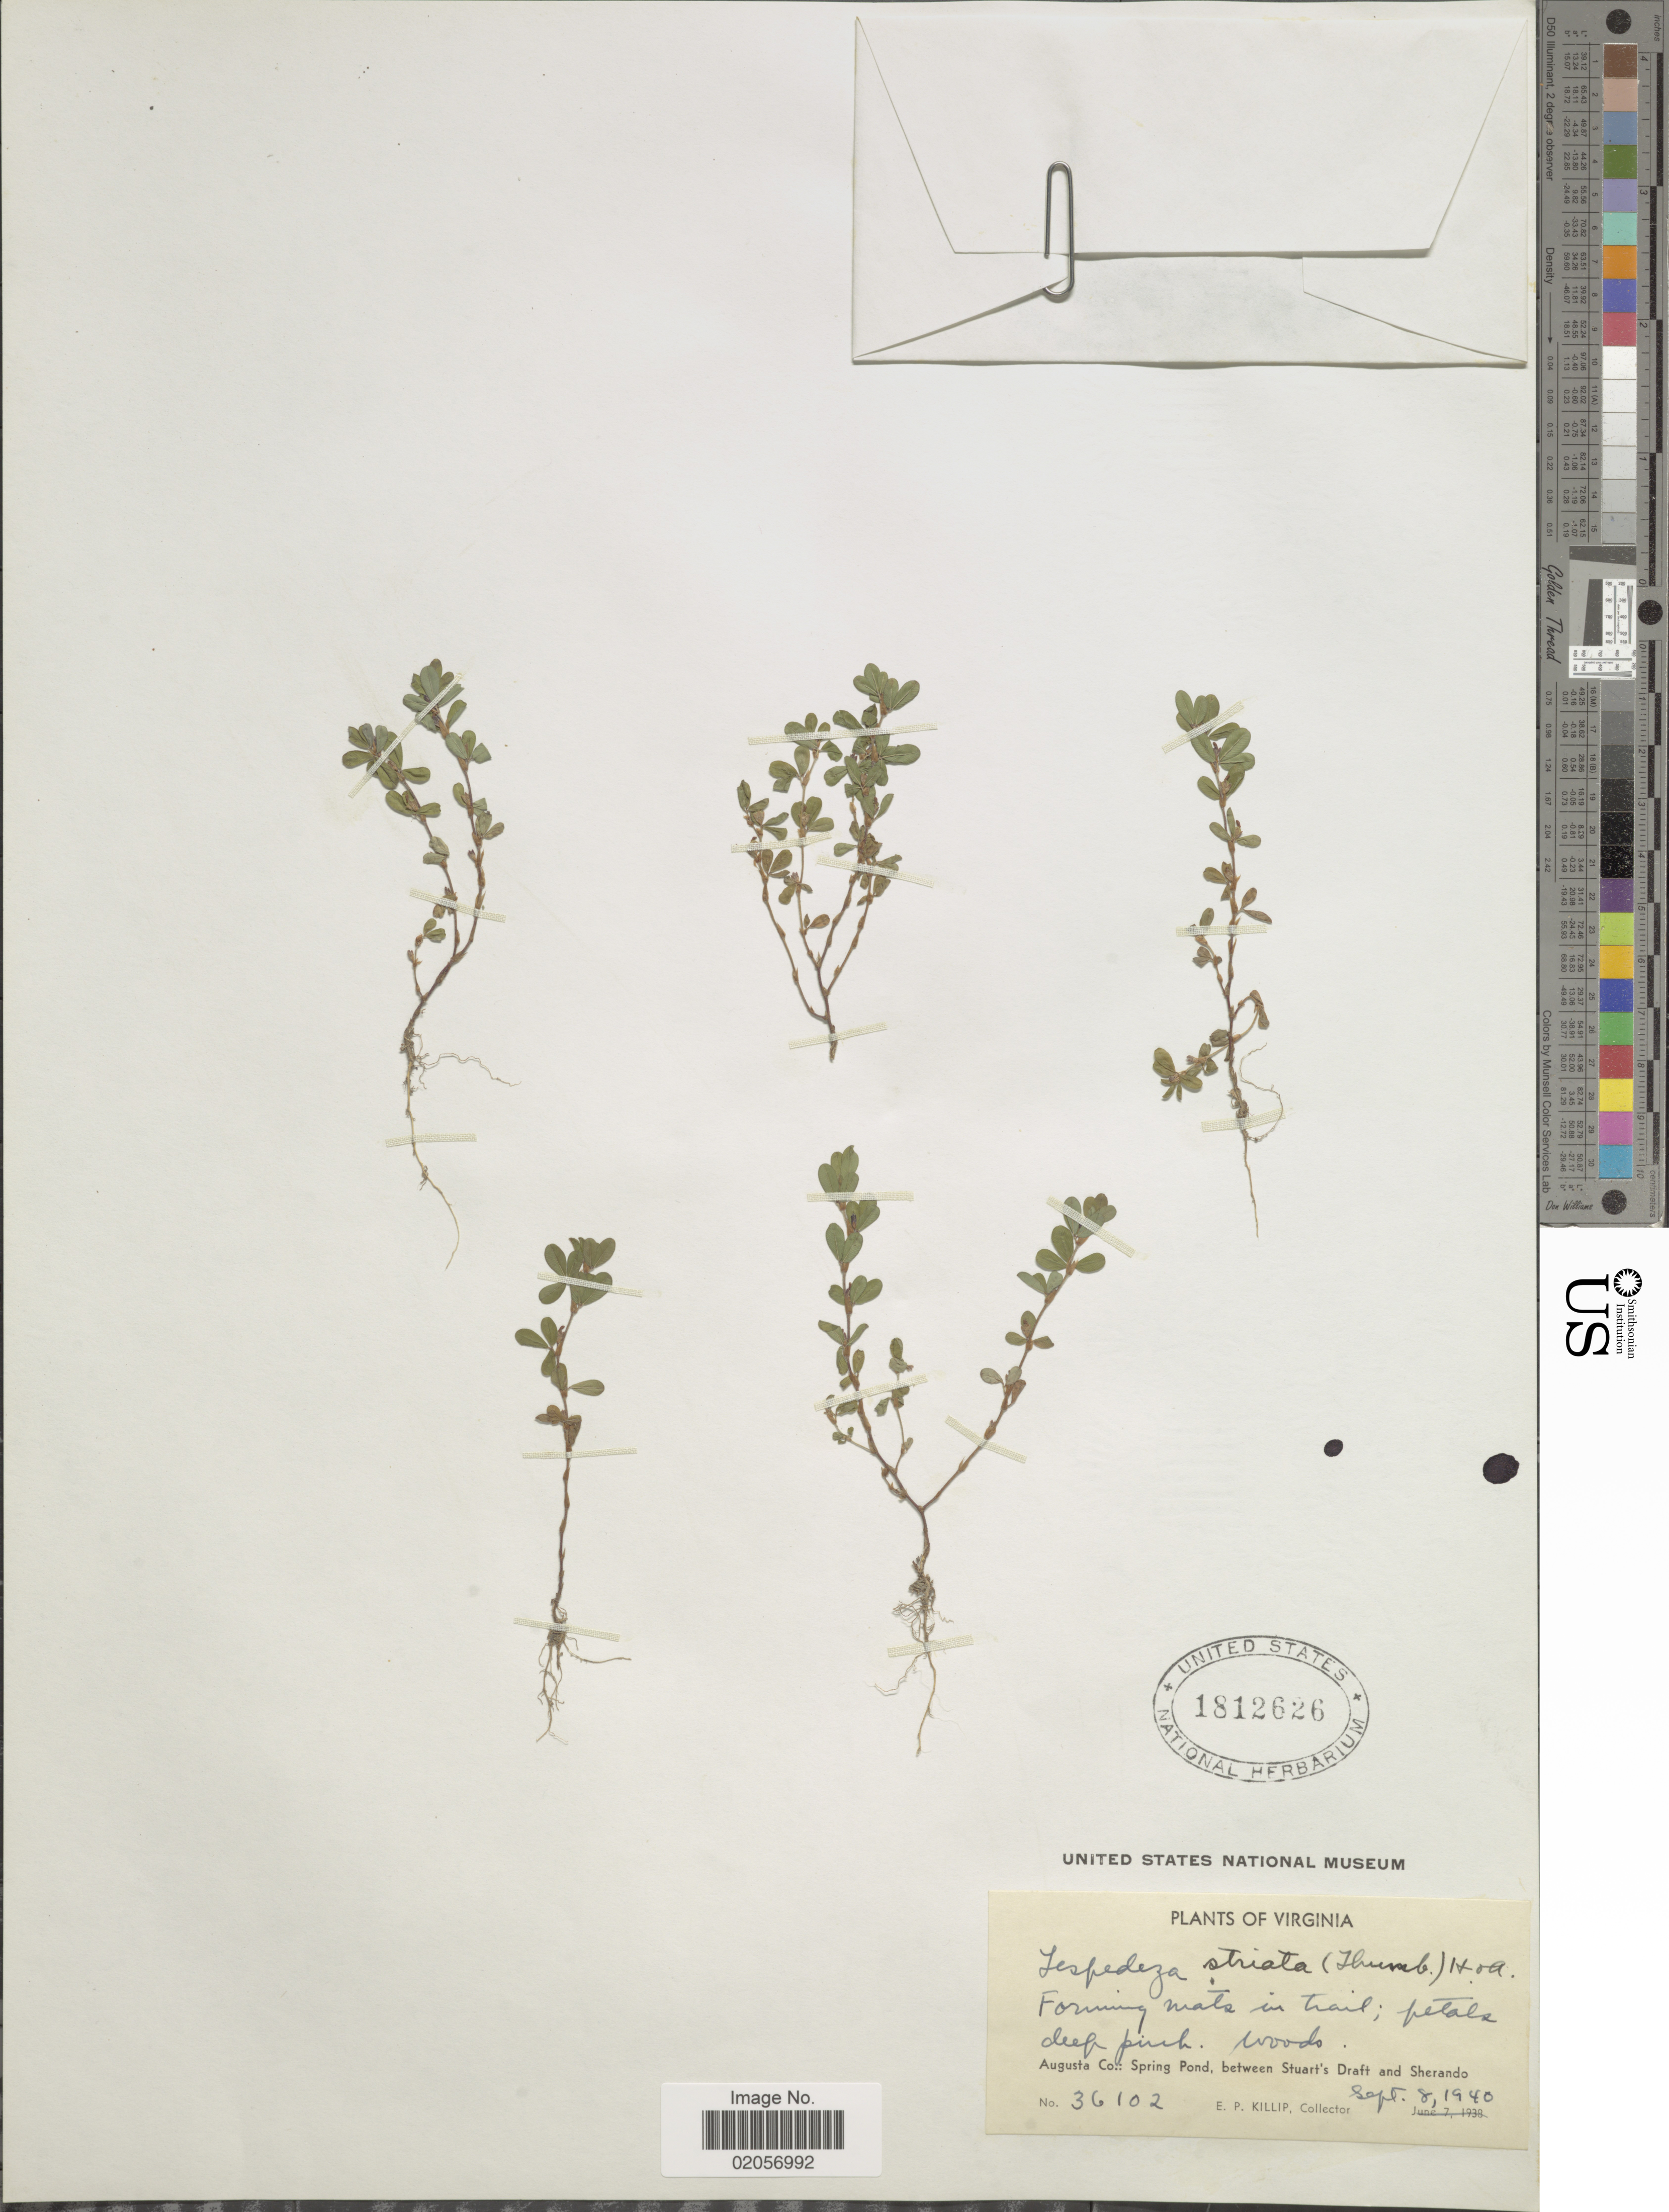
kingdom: Plantae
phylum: Tracheophyta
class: Magnoliopsida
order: Fabales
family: Fabaceae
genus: Kummerowia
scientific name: Kummerowia striata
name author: (Thunb.) Schindl.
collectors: E. P. Killip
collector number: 36102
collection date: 1940-09-08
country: United States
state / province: Virginia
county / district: Augusta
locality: Augusta Co.: Spring Pond, between Stuart's Draft and Sherando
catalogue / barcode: US 1812626